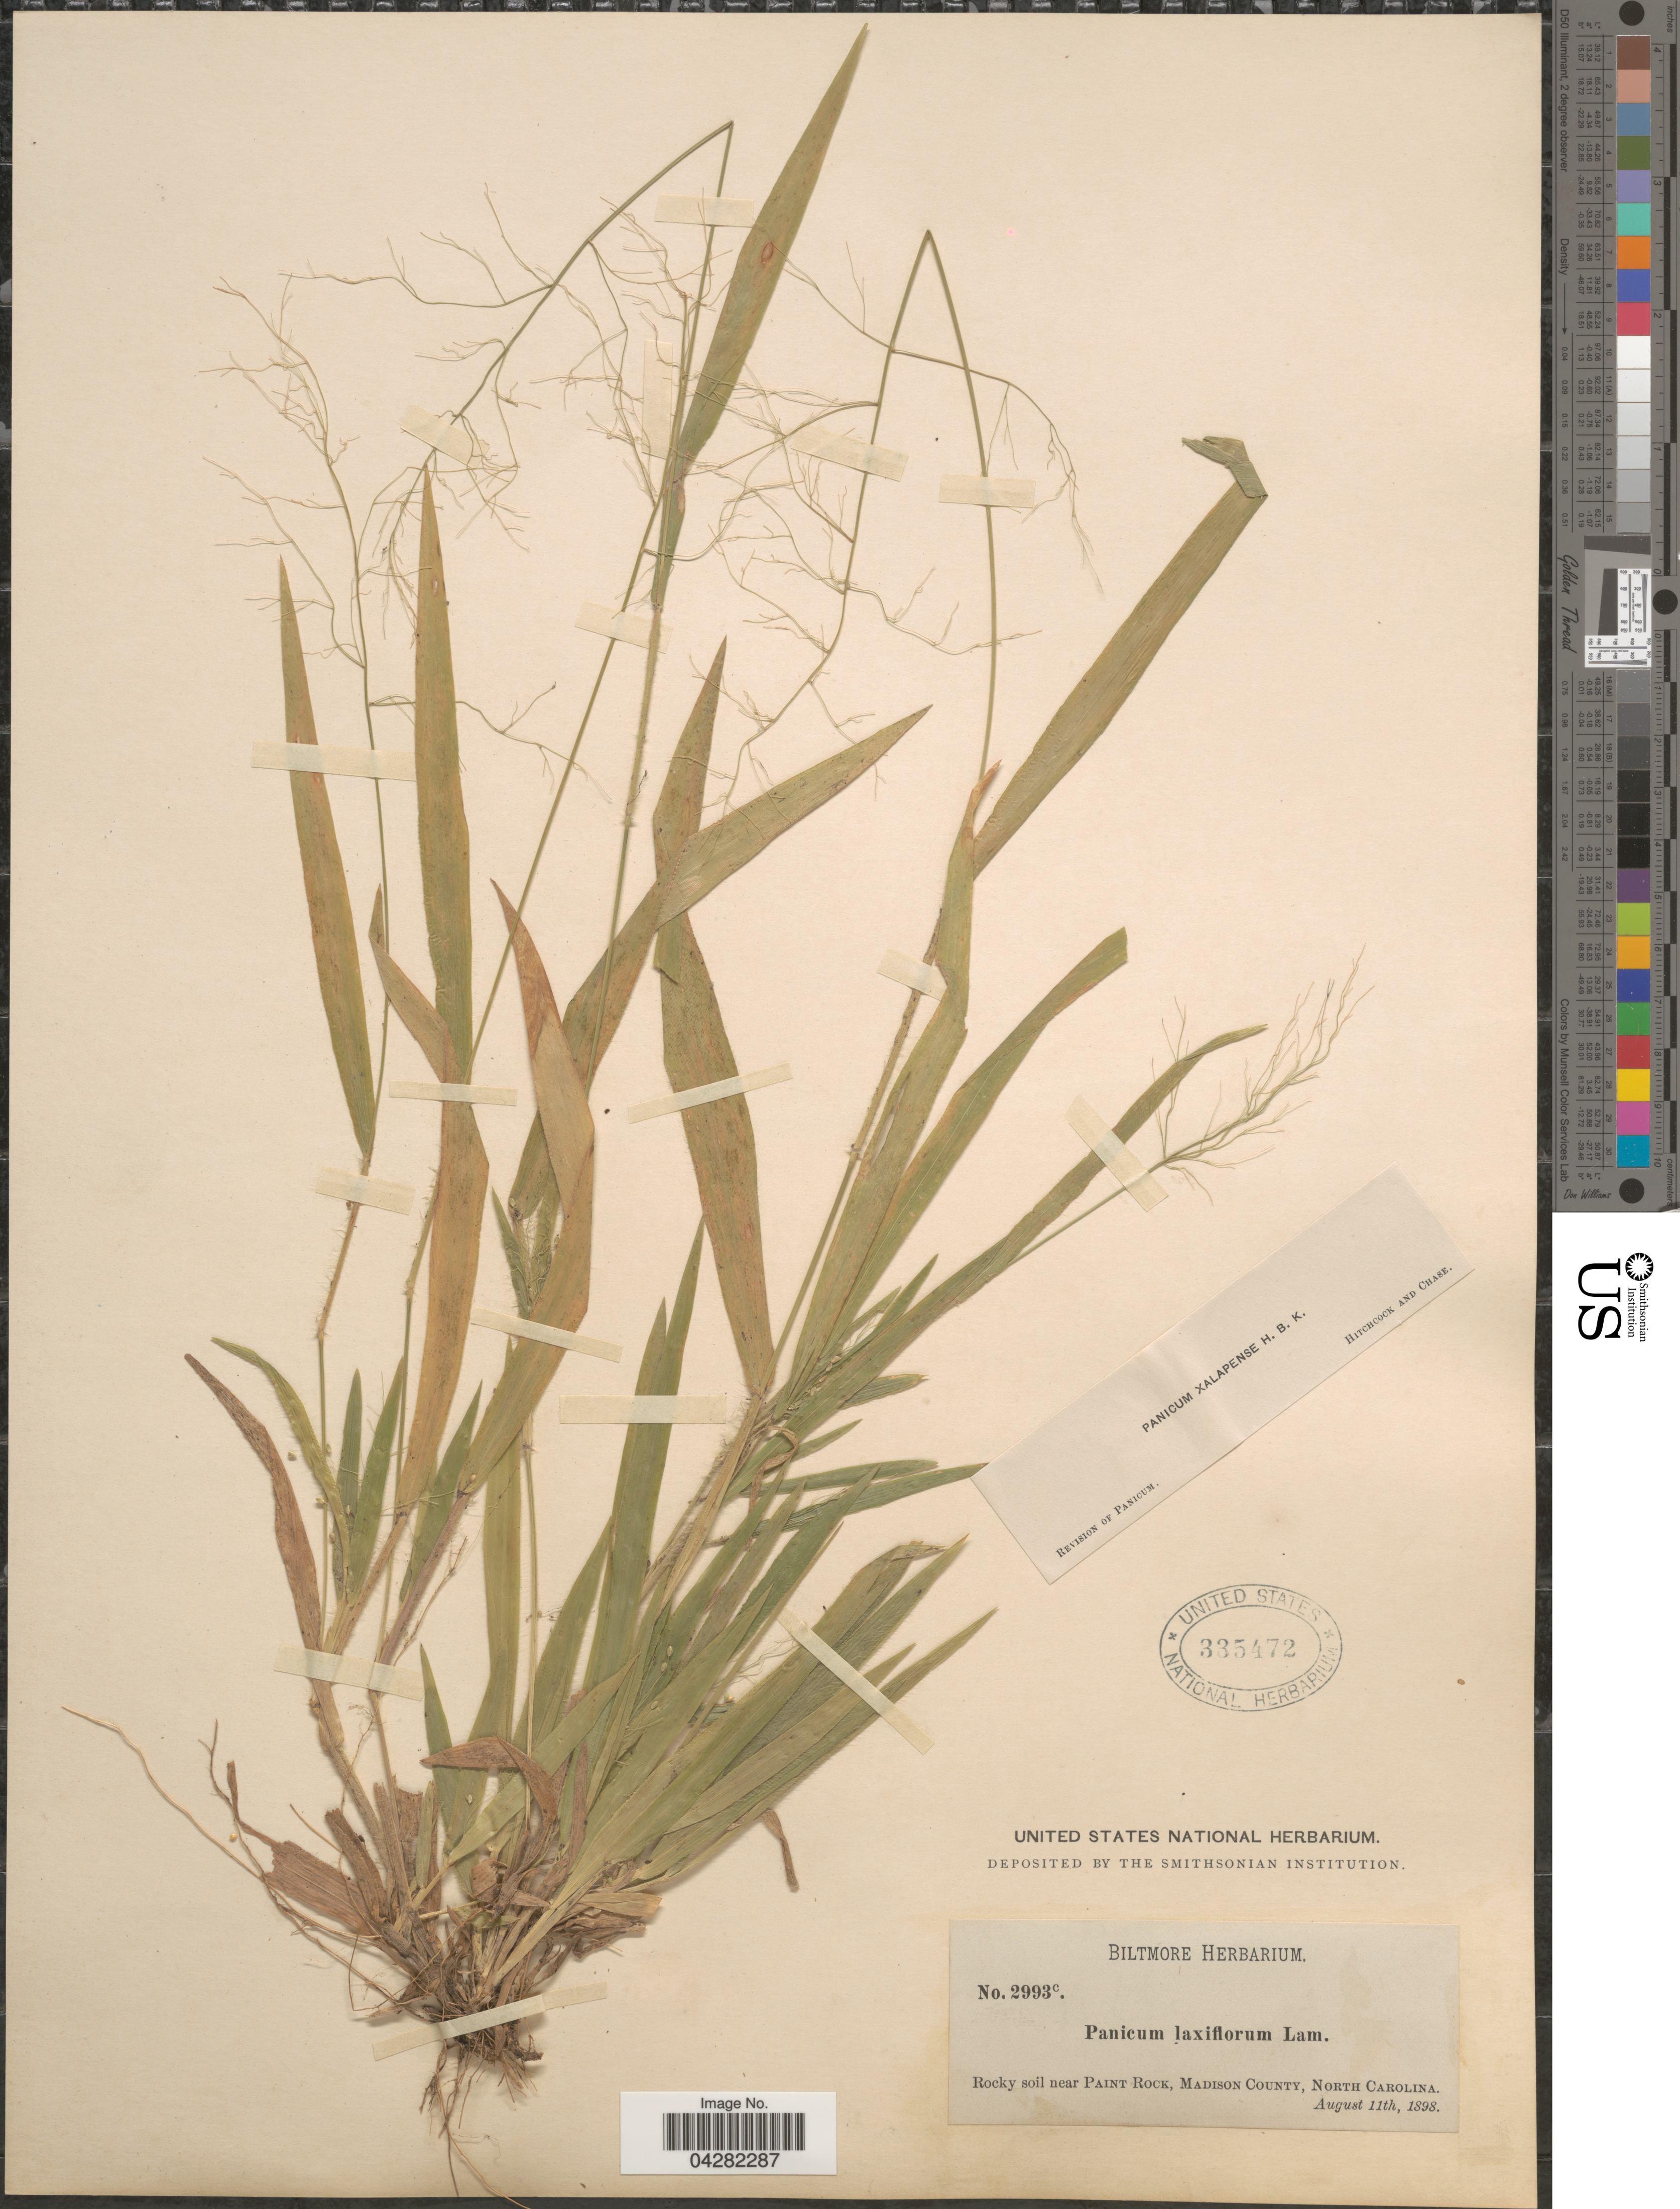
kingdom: Plantae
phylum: Tracheophyta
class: Liliopsida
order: Poales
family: Poaceae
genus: Dichanthelium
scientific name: Dichanthelium laxiflorum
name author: (Lam.) Gould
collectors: ex herb. Biltmore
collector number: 2993c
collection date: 1898-08-11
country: United States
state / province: North Carolina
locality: Rocky soil near Paint Rock, Madison County.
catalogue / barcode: US 35472